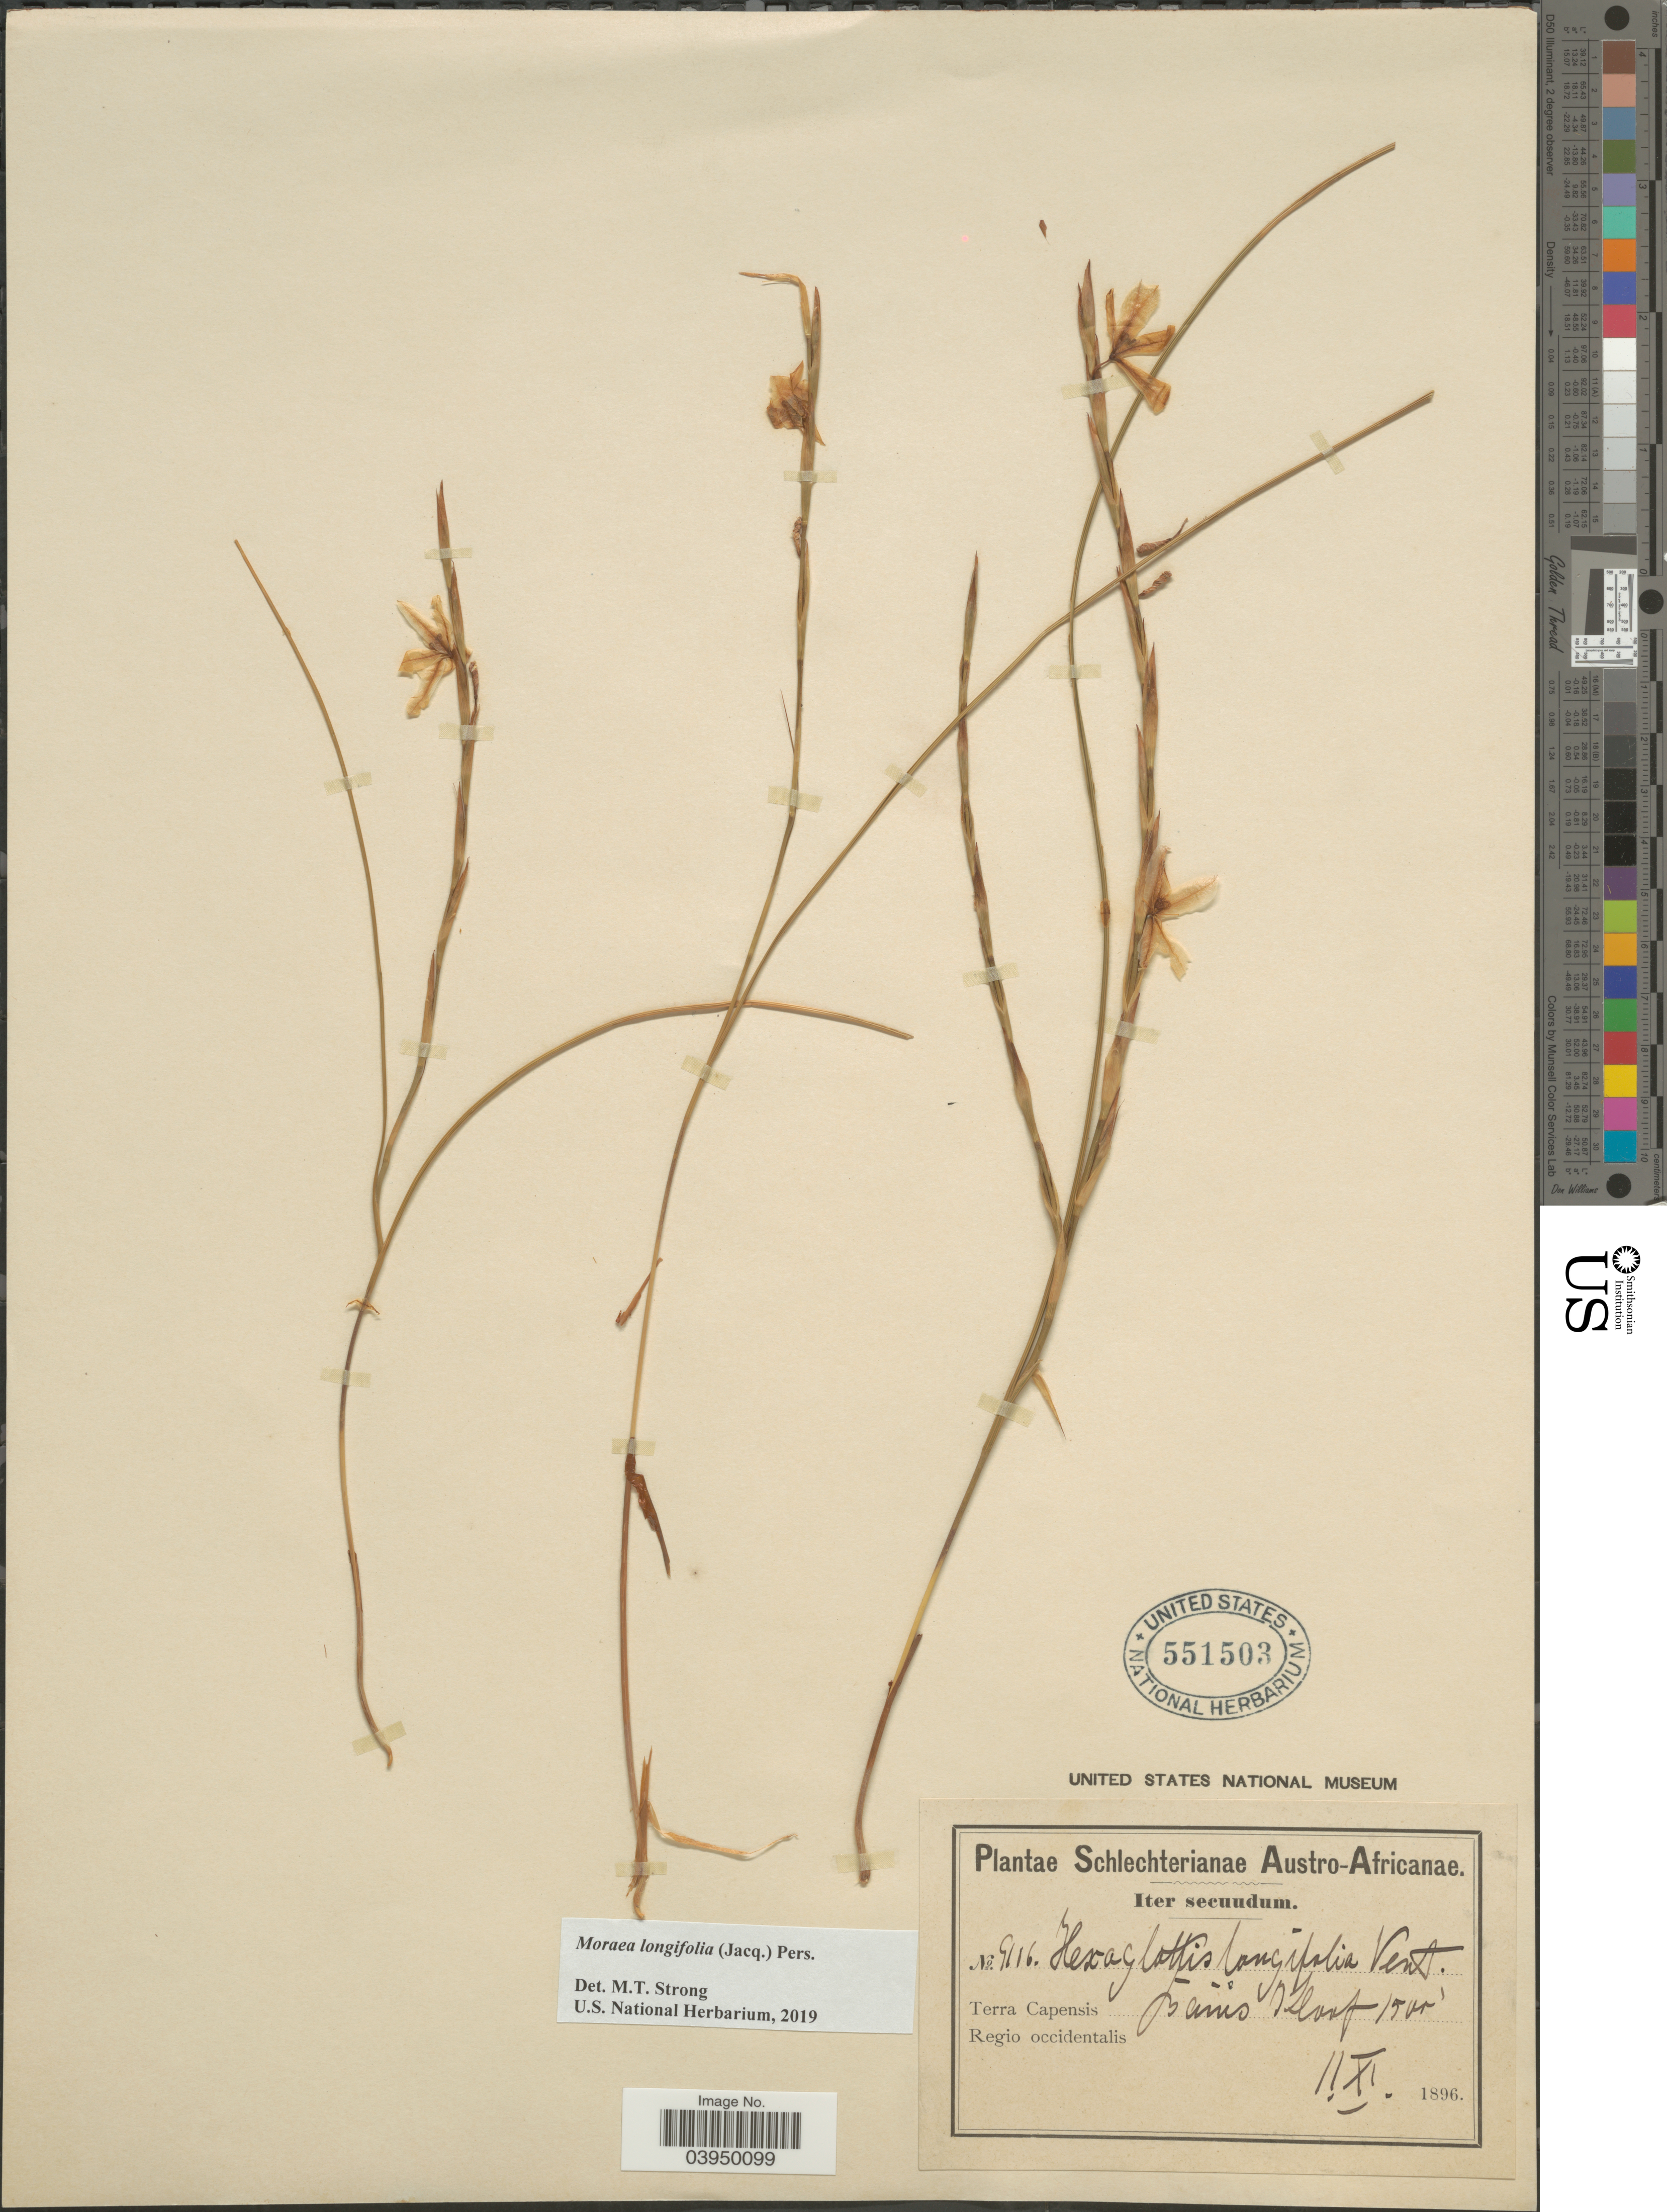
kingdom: Plantae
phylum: Tracheophyta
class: Liliopsida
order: Asparagales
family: Iridaceae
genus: Moraea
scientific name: Moraea longifolia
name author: (Jacq.) Pers.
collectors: Schlechter, --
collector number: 9116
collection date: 1896-11-11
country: South Africa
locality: Austro-Africanae. Terra Capensis Bains Kloof. Regio occidentalis.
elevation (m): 457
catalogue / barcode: US 551503